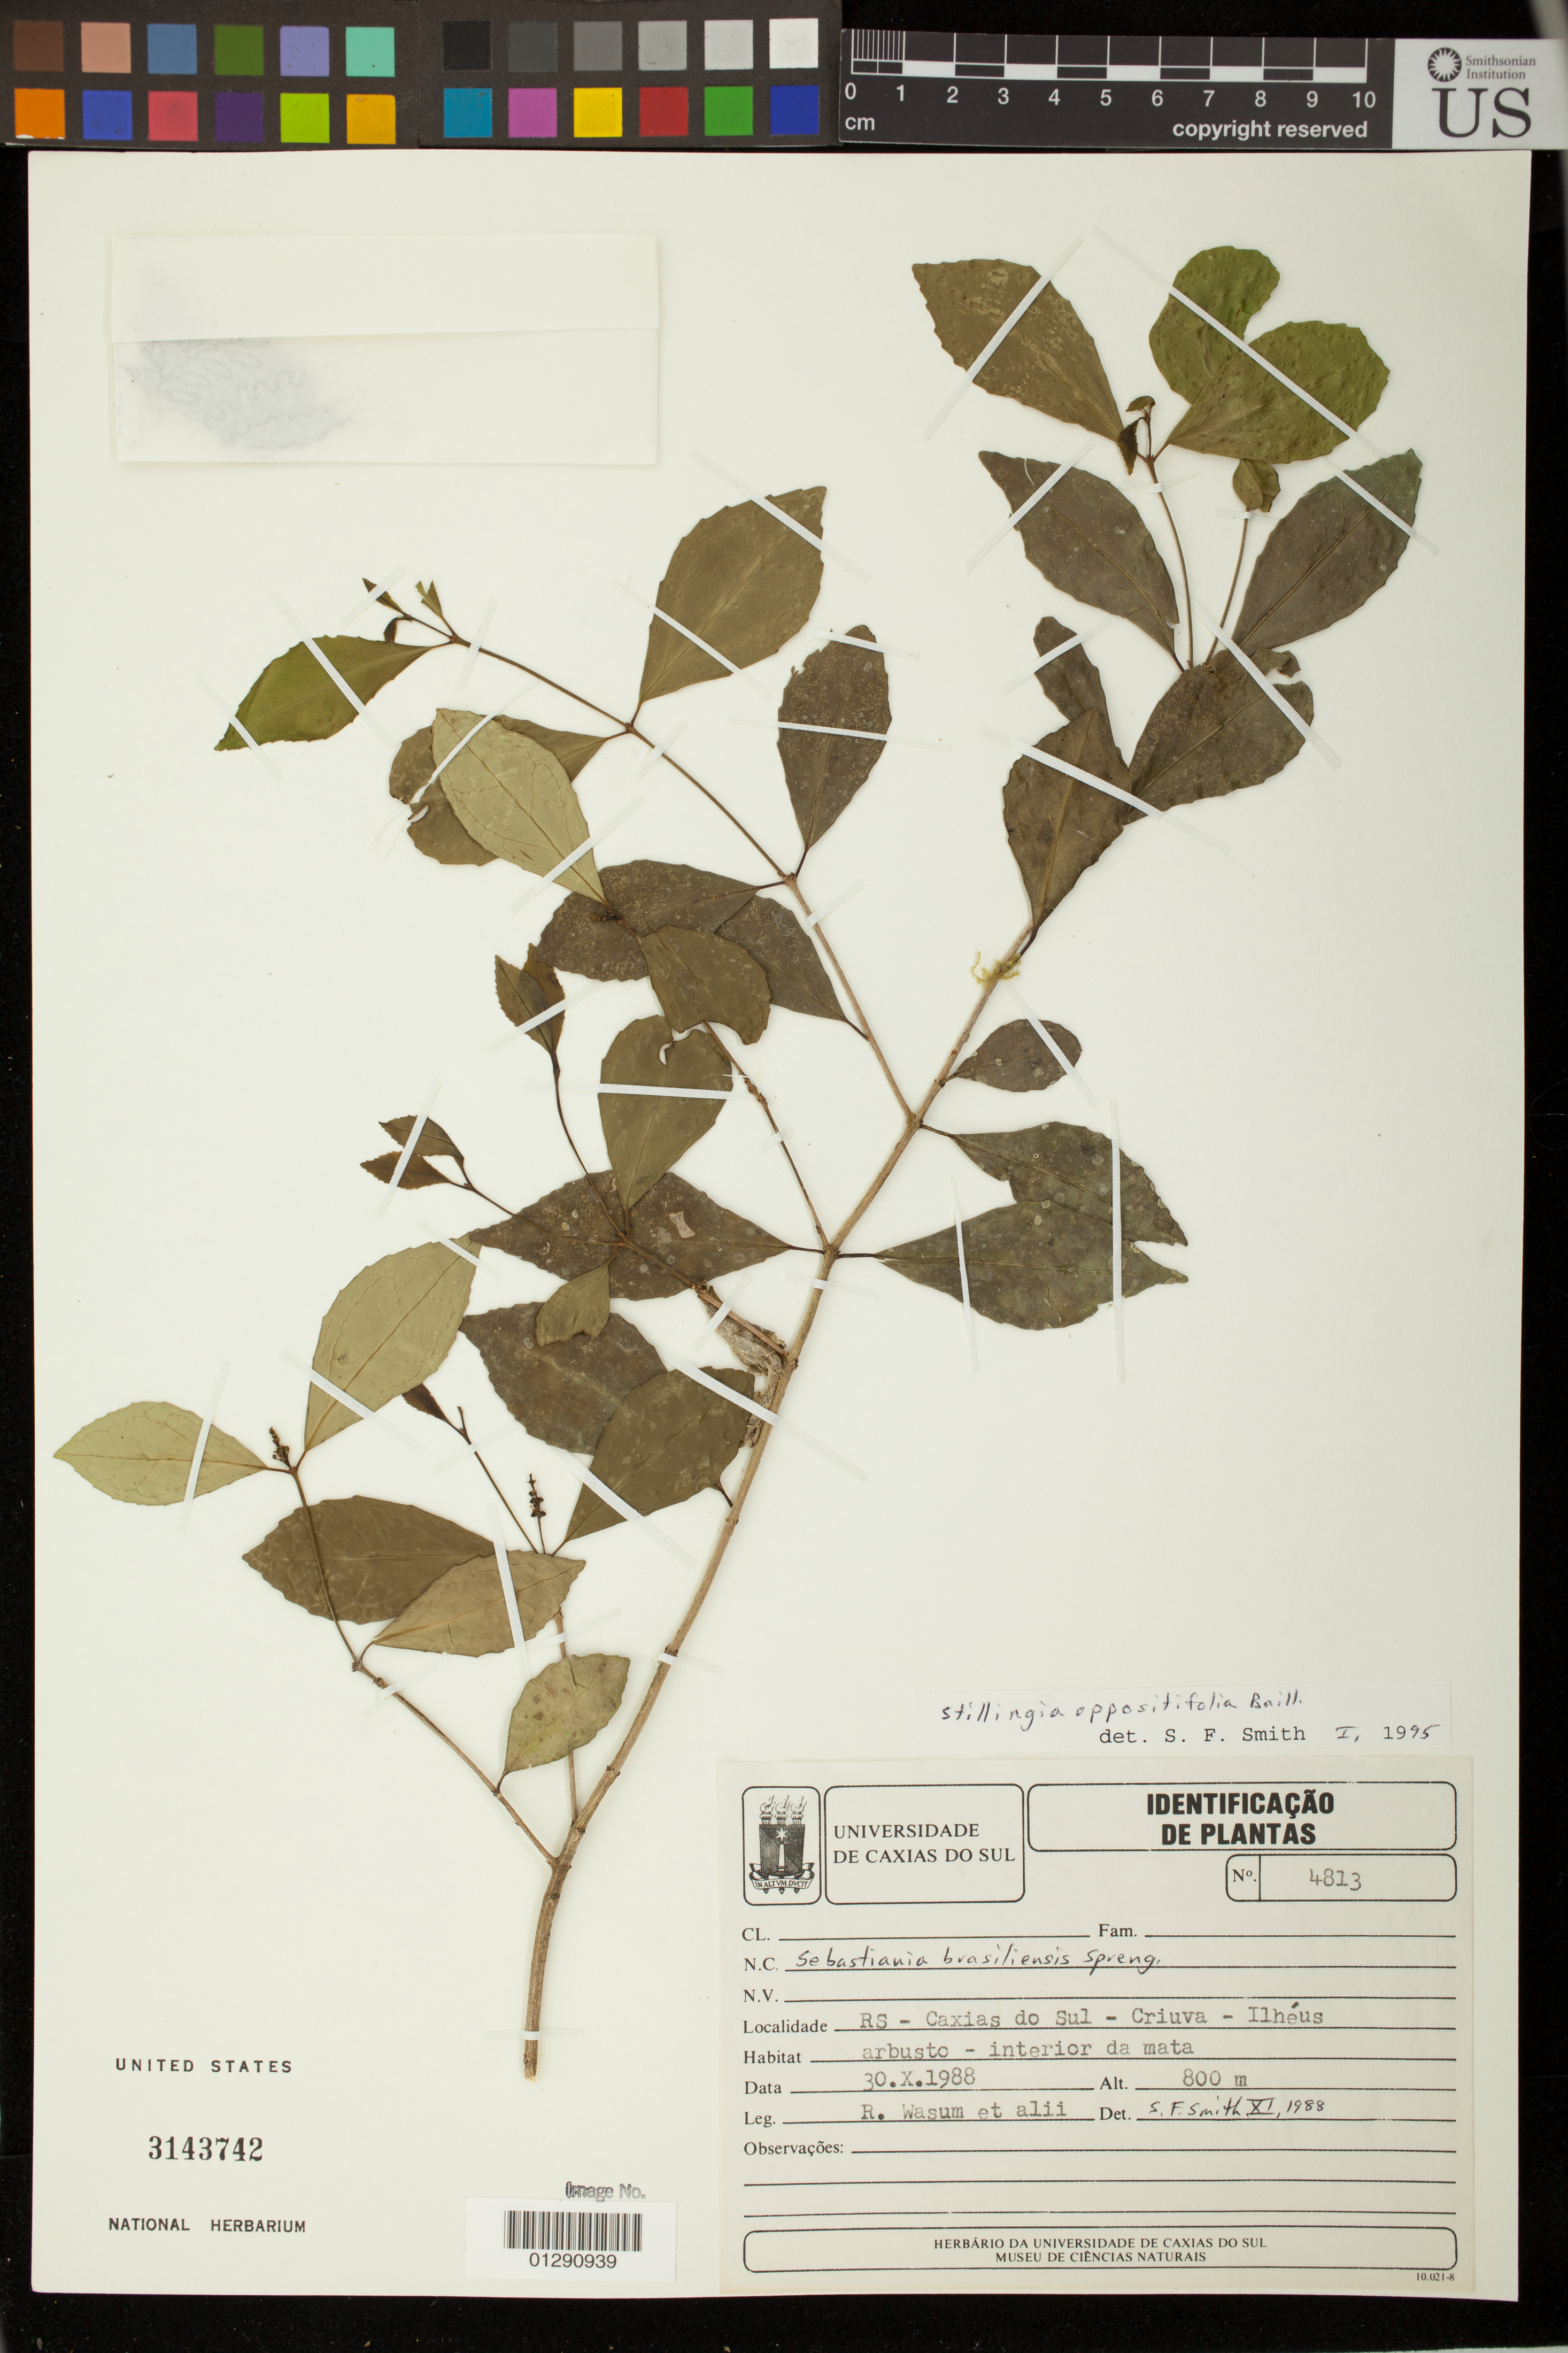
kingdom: Plantae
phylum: Tracheophyta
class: Magnoliopsida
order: Malpighiales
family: Euphorbiaceae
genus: Stillingia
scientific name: Stillingia oppositifolia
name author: Baill. ex Müll. Arg.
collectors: R. Wasum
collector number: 4813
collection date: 1988-10-30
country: Brazil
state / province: Rio Grande do Sul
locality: Caxias do Sul - Criuva - Ilheus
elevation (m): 800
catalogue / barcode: US 3143742